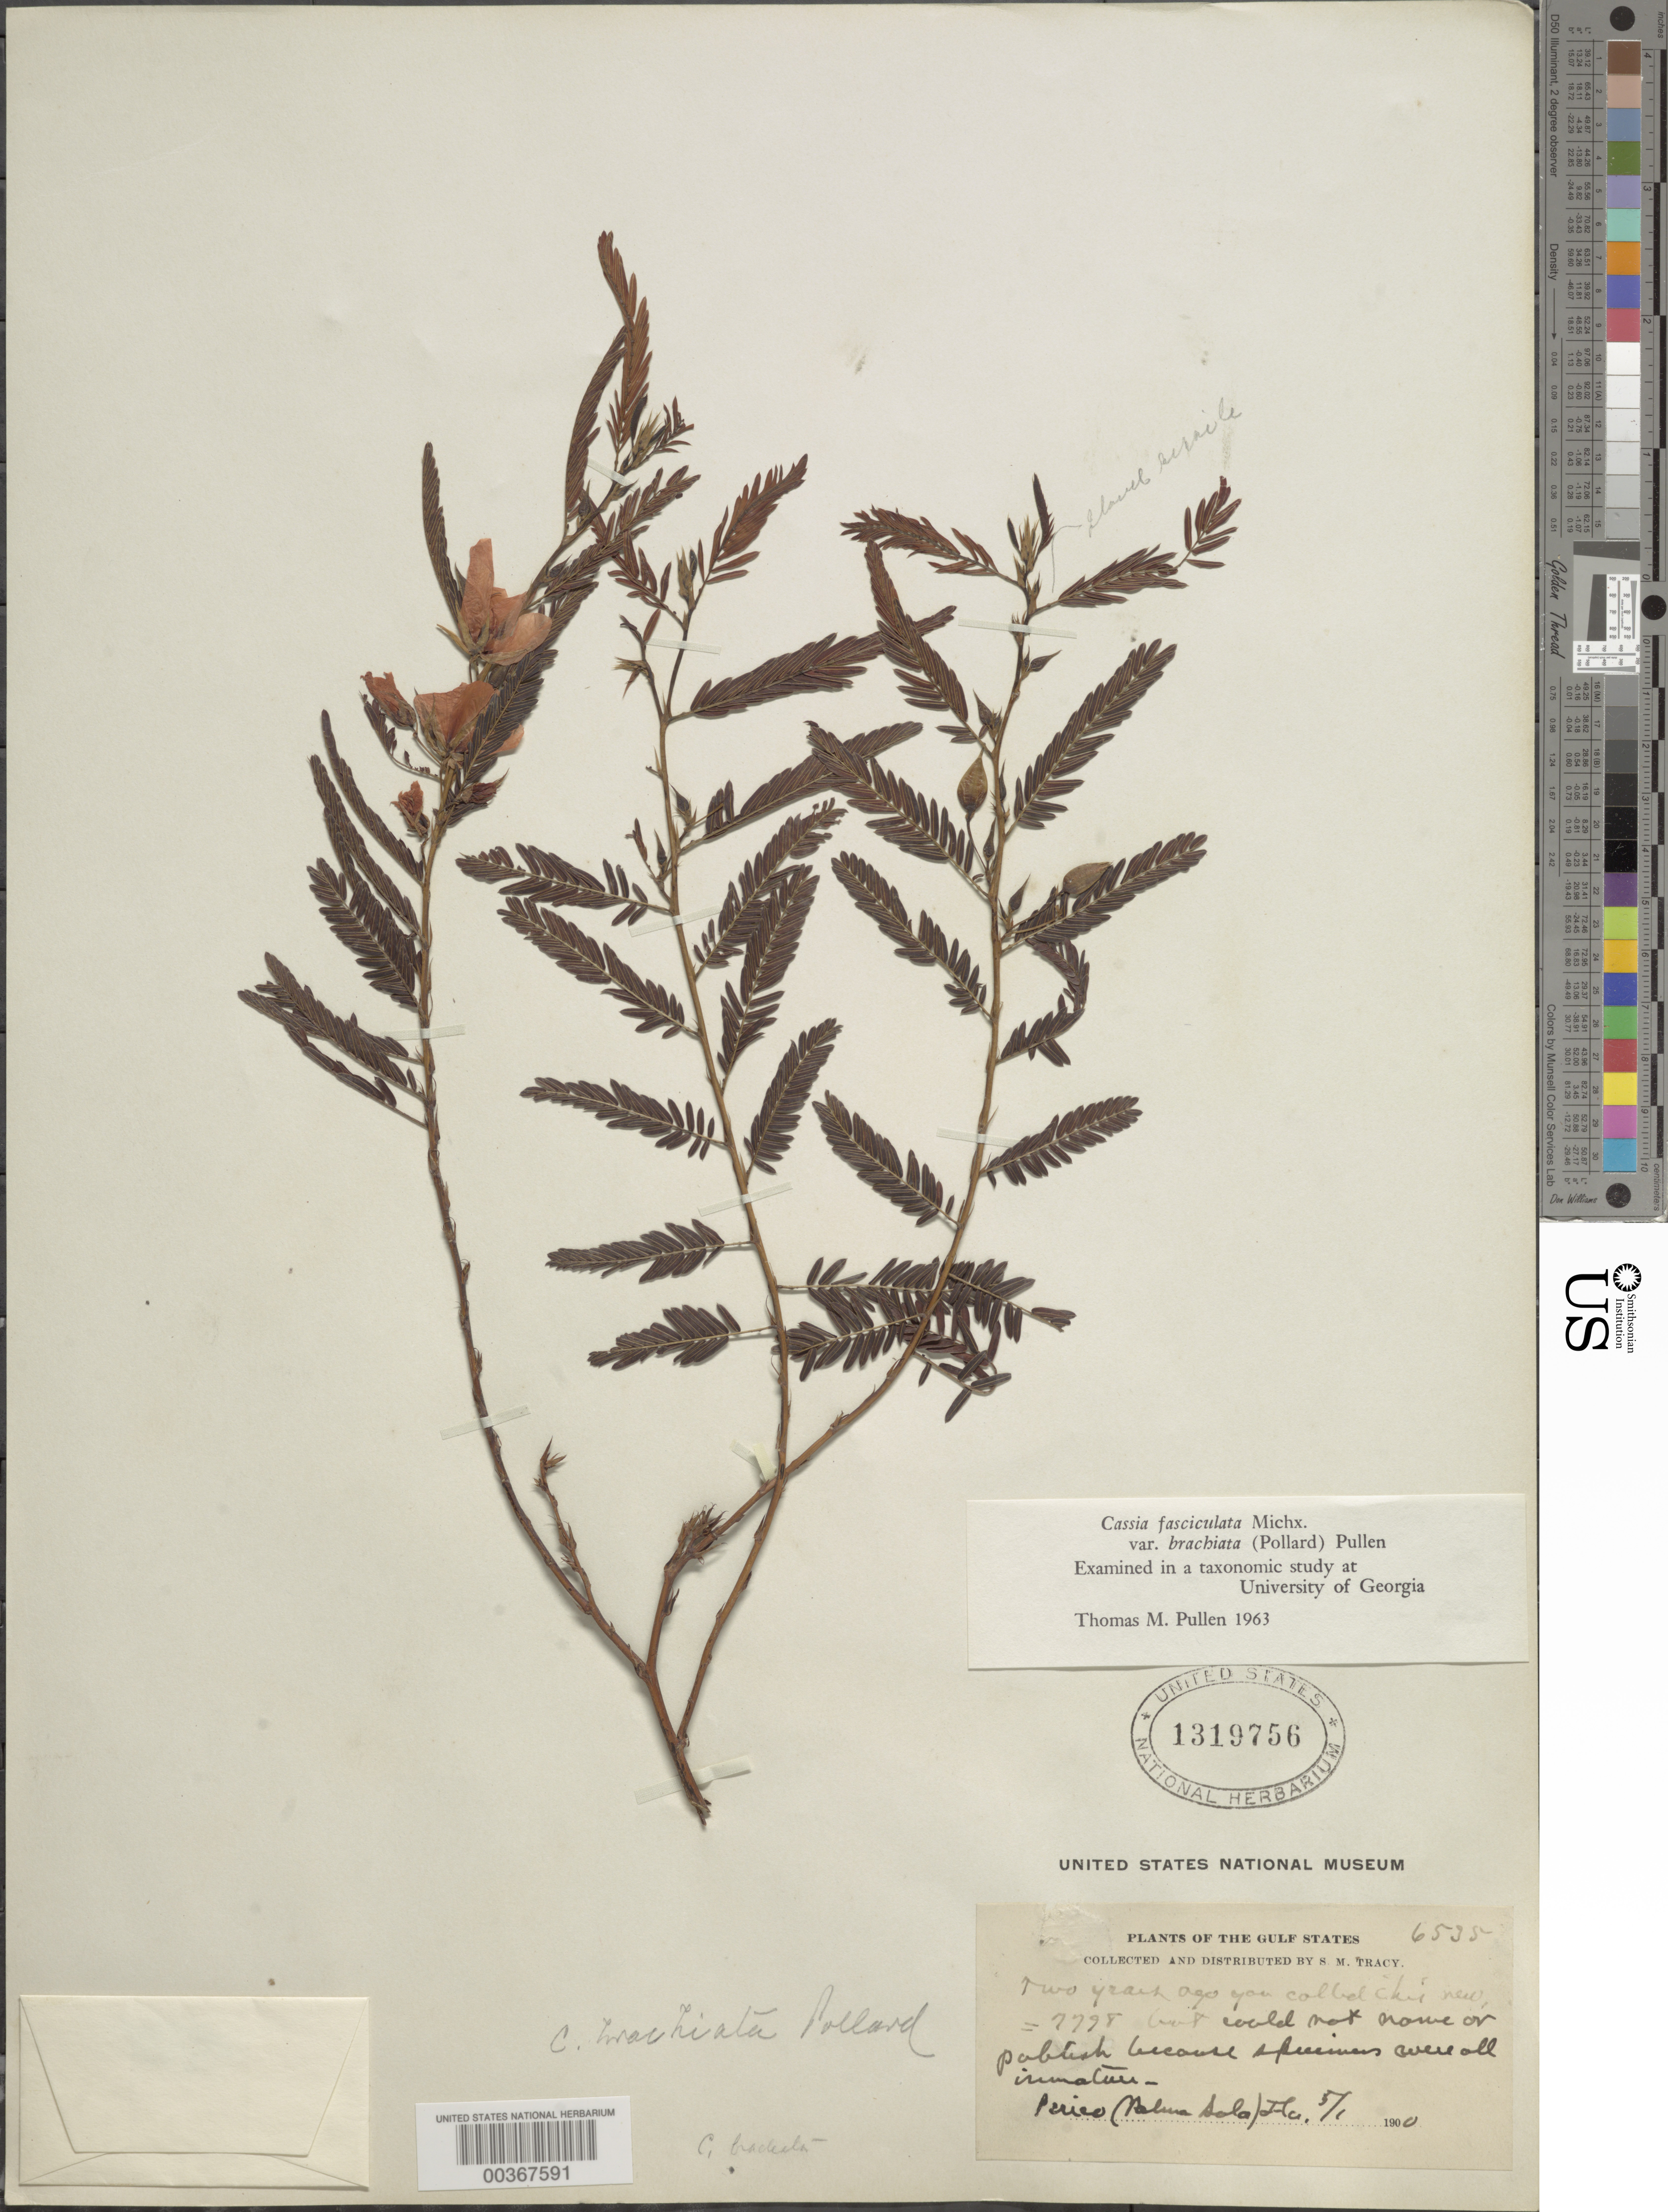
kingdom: Plantae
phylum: Tracheophyta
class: Magnoliopsida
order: Fabales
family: Fabaceae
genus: Chamaecrista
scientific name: Chamaecrista fasciculata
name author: (Michx.) Greene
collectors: S. M. Tracy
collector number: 6535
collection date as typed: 01 May 1900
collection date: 1900-05-01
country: United States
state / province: Florida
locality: Perico i.; nalua solo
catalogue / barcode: US 1319756